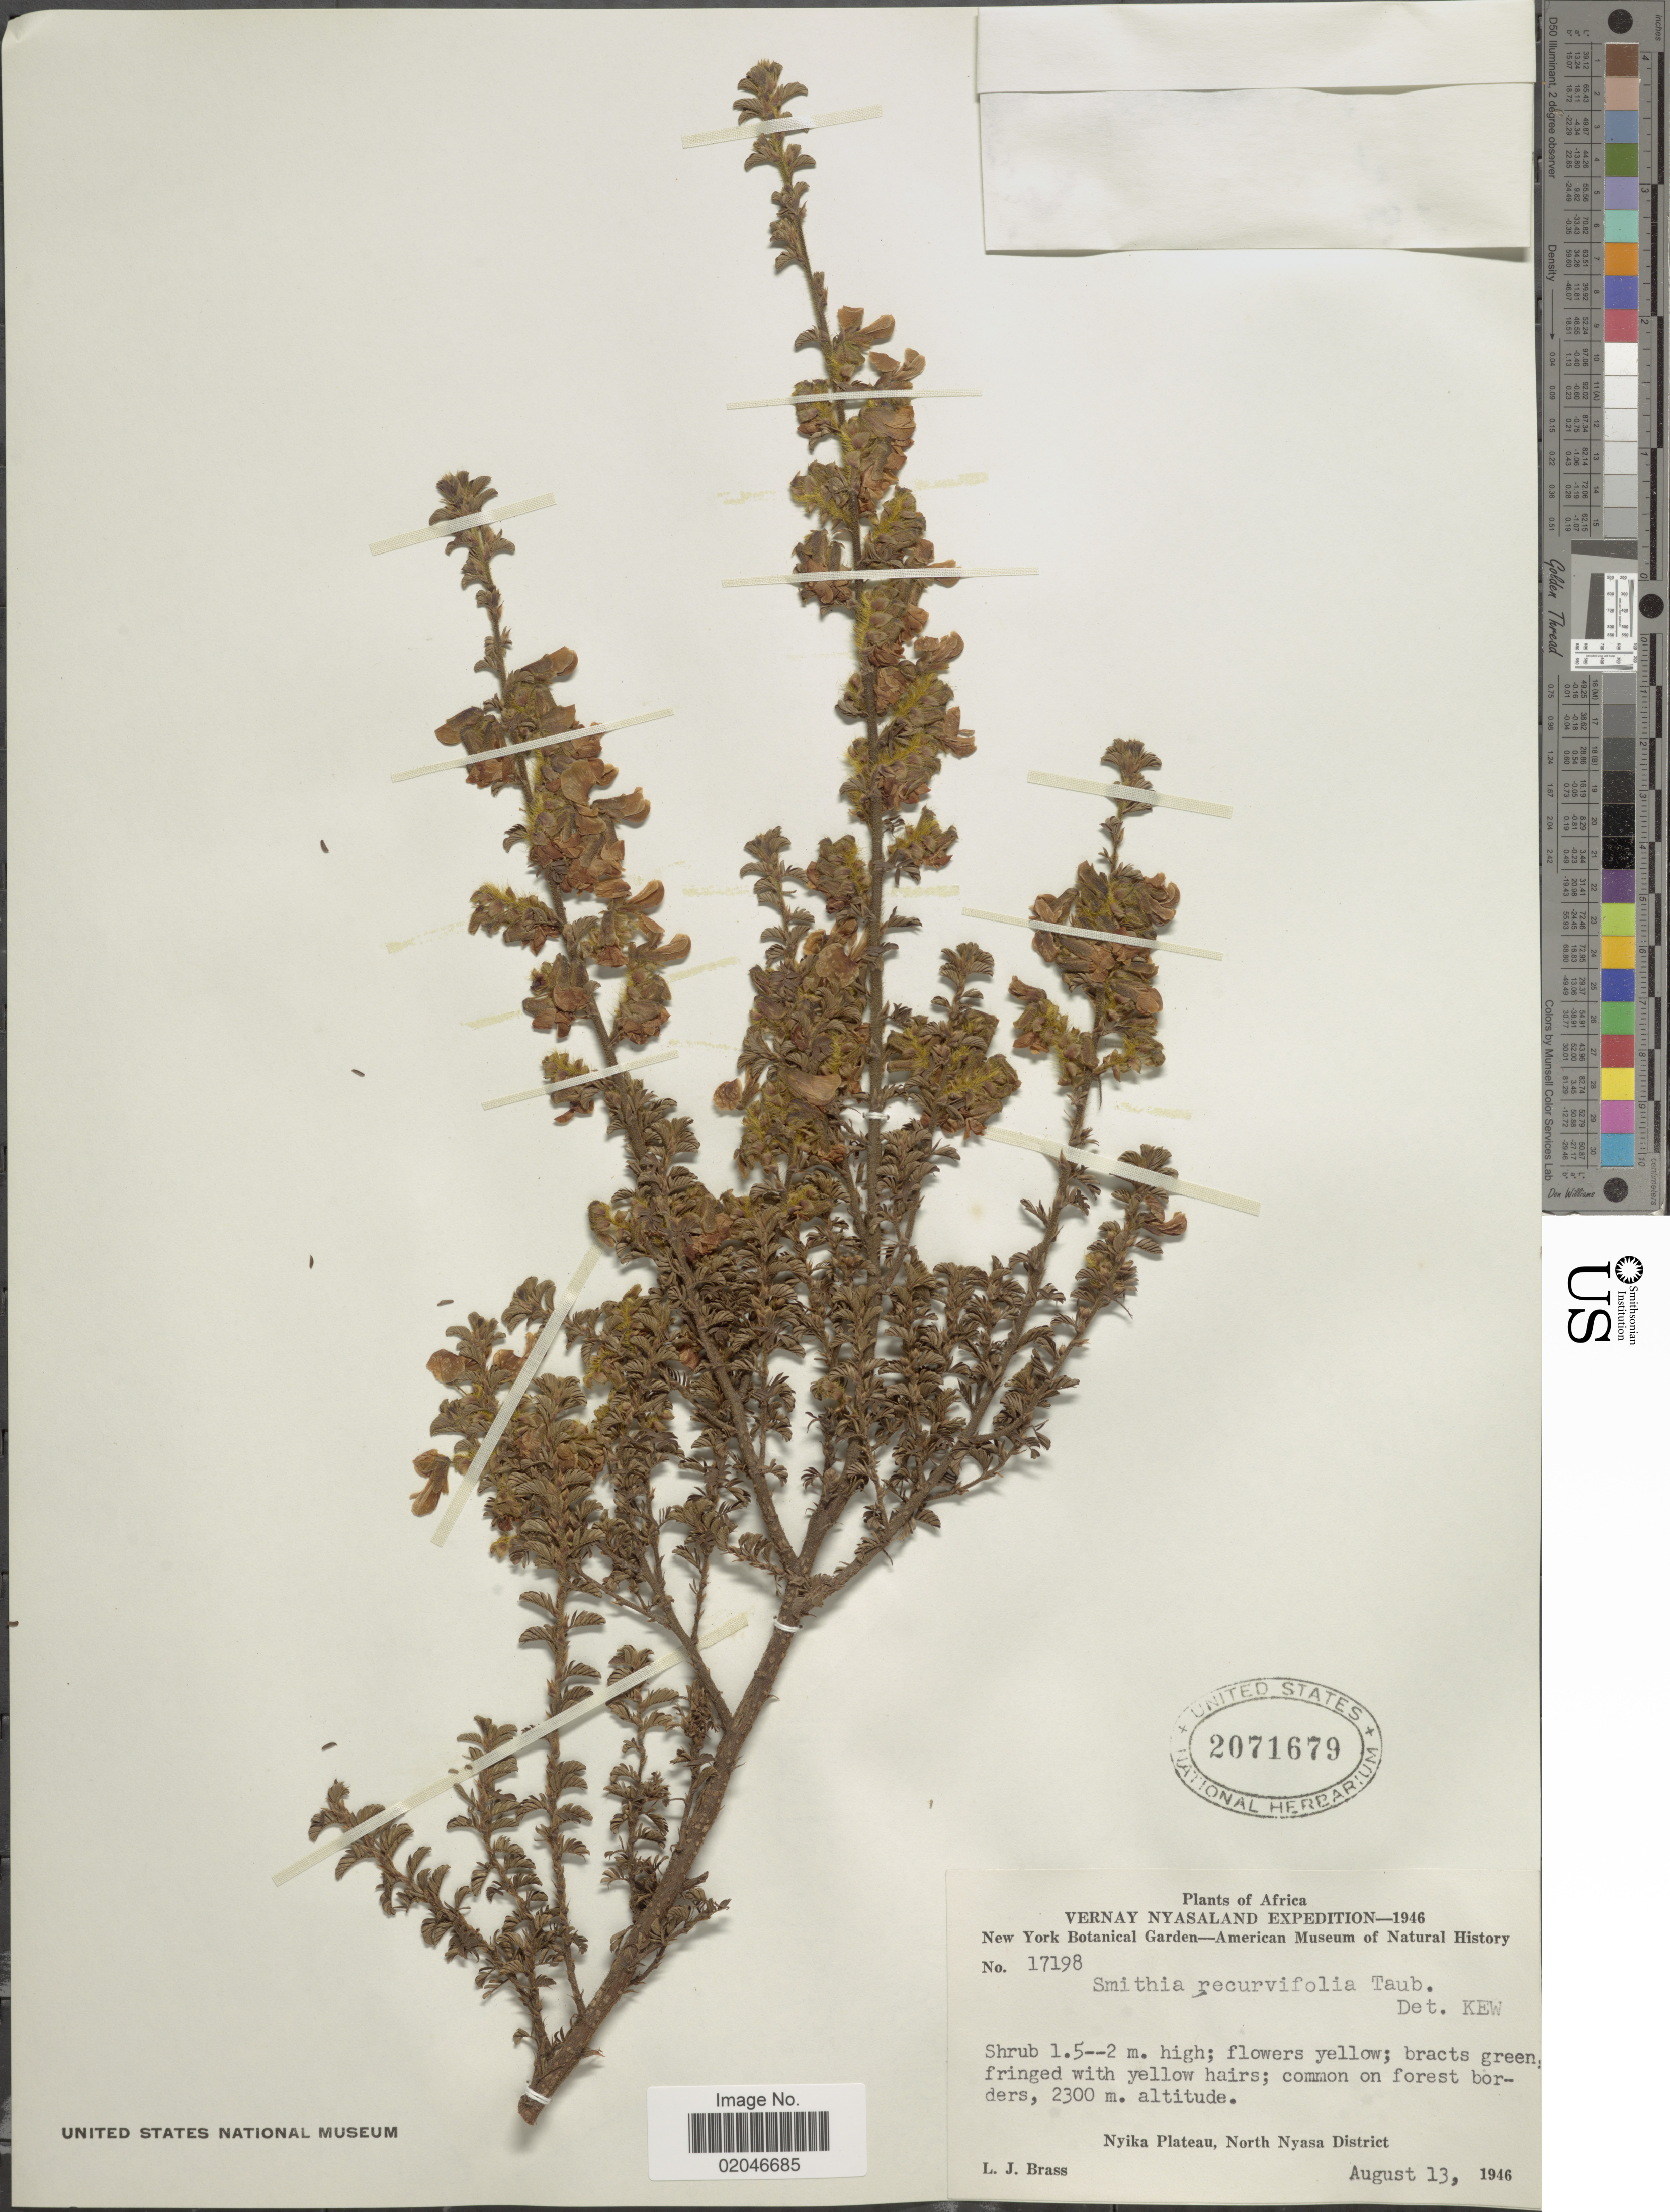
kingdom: Plantae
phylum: Tracheophyta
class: Magnoliopsida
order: Fabales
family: Fabaceae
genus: Kotschya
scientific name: Kotschya recurvifolia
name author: (Taub.) F. White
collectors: L. J. Brass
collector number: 17198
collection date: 1946-08-13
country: Malawi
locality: Vernay Nyasaland, common in forest borders, Nyika Plateau, North Nyasa District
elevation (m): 2300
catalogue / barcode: US 2071679